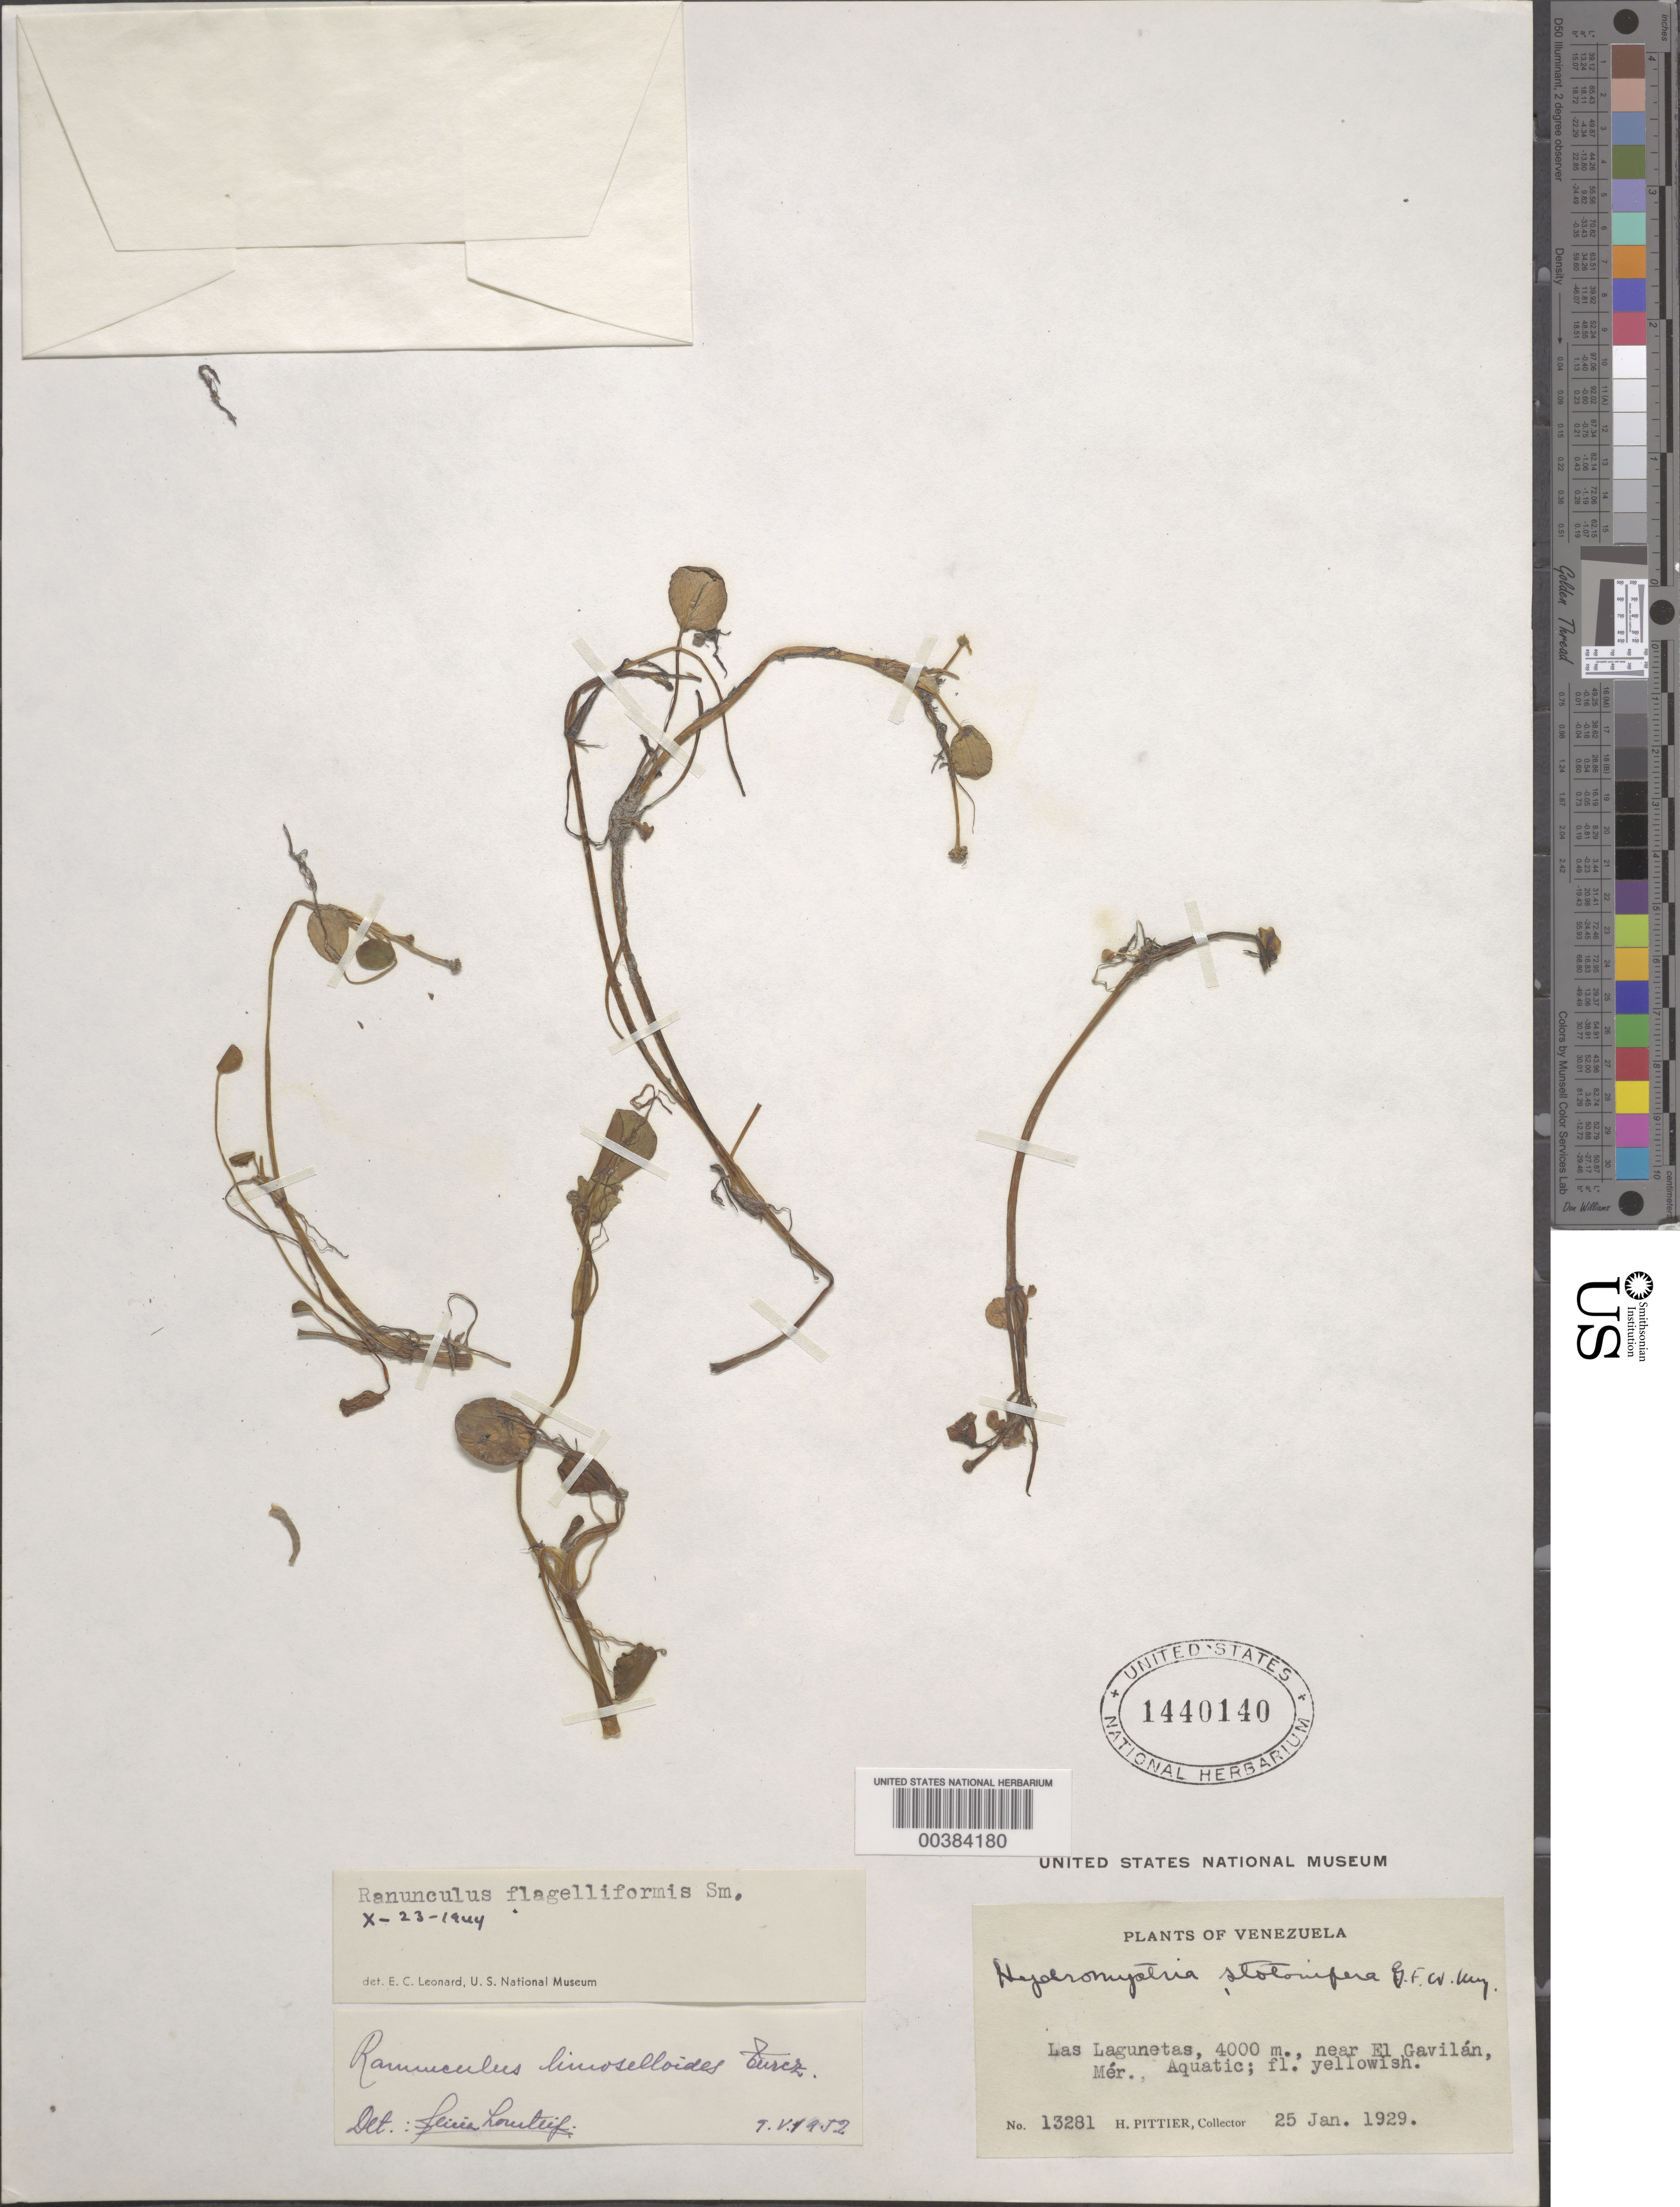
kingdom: Plantae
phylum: Tracheophyta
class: Magnoliopsida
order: Ranunculales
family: Ranunculaceae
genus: Ranunculus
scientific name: Ranunculus limoselloides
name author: Turcz.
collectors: H. F. Pittier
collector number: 13281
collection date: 1929-01-25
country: Venezuela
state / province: Mérida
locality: Las Lagunetas, near El Gavilán, Mér., Aquatic.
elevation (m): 4000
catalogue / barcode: US 1440140